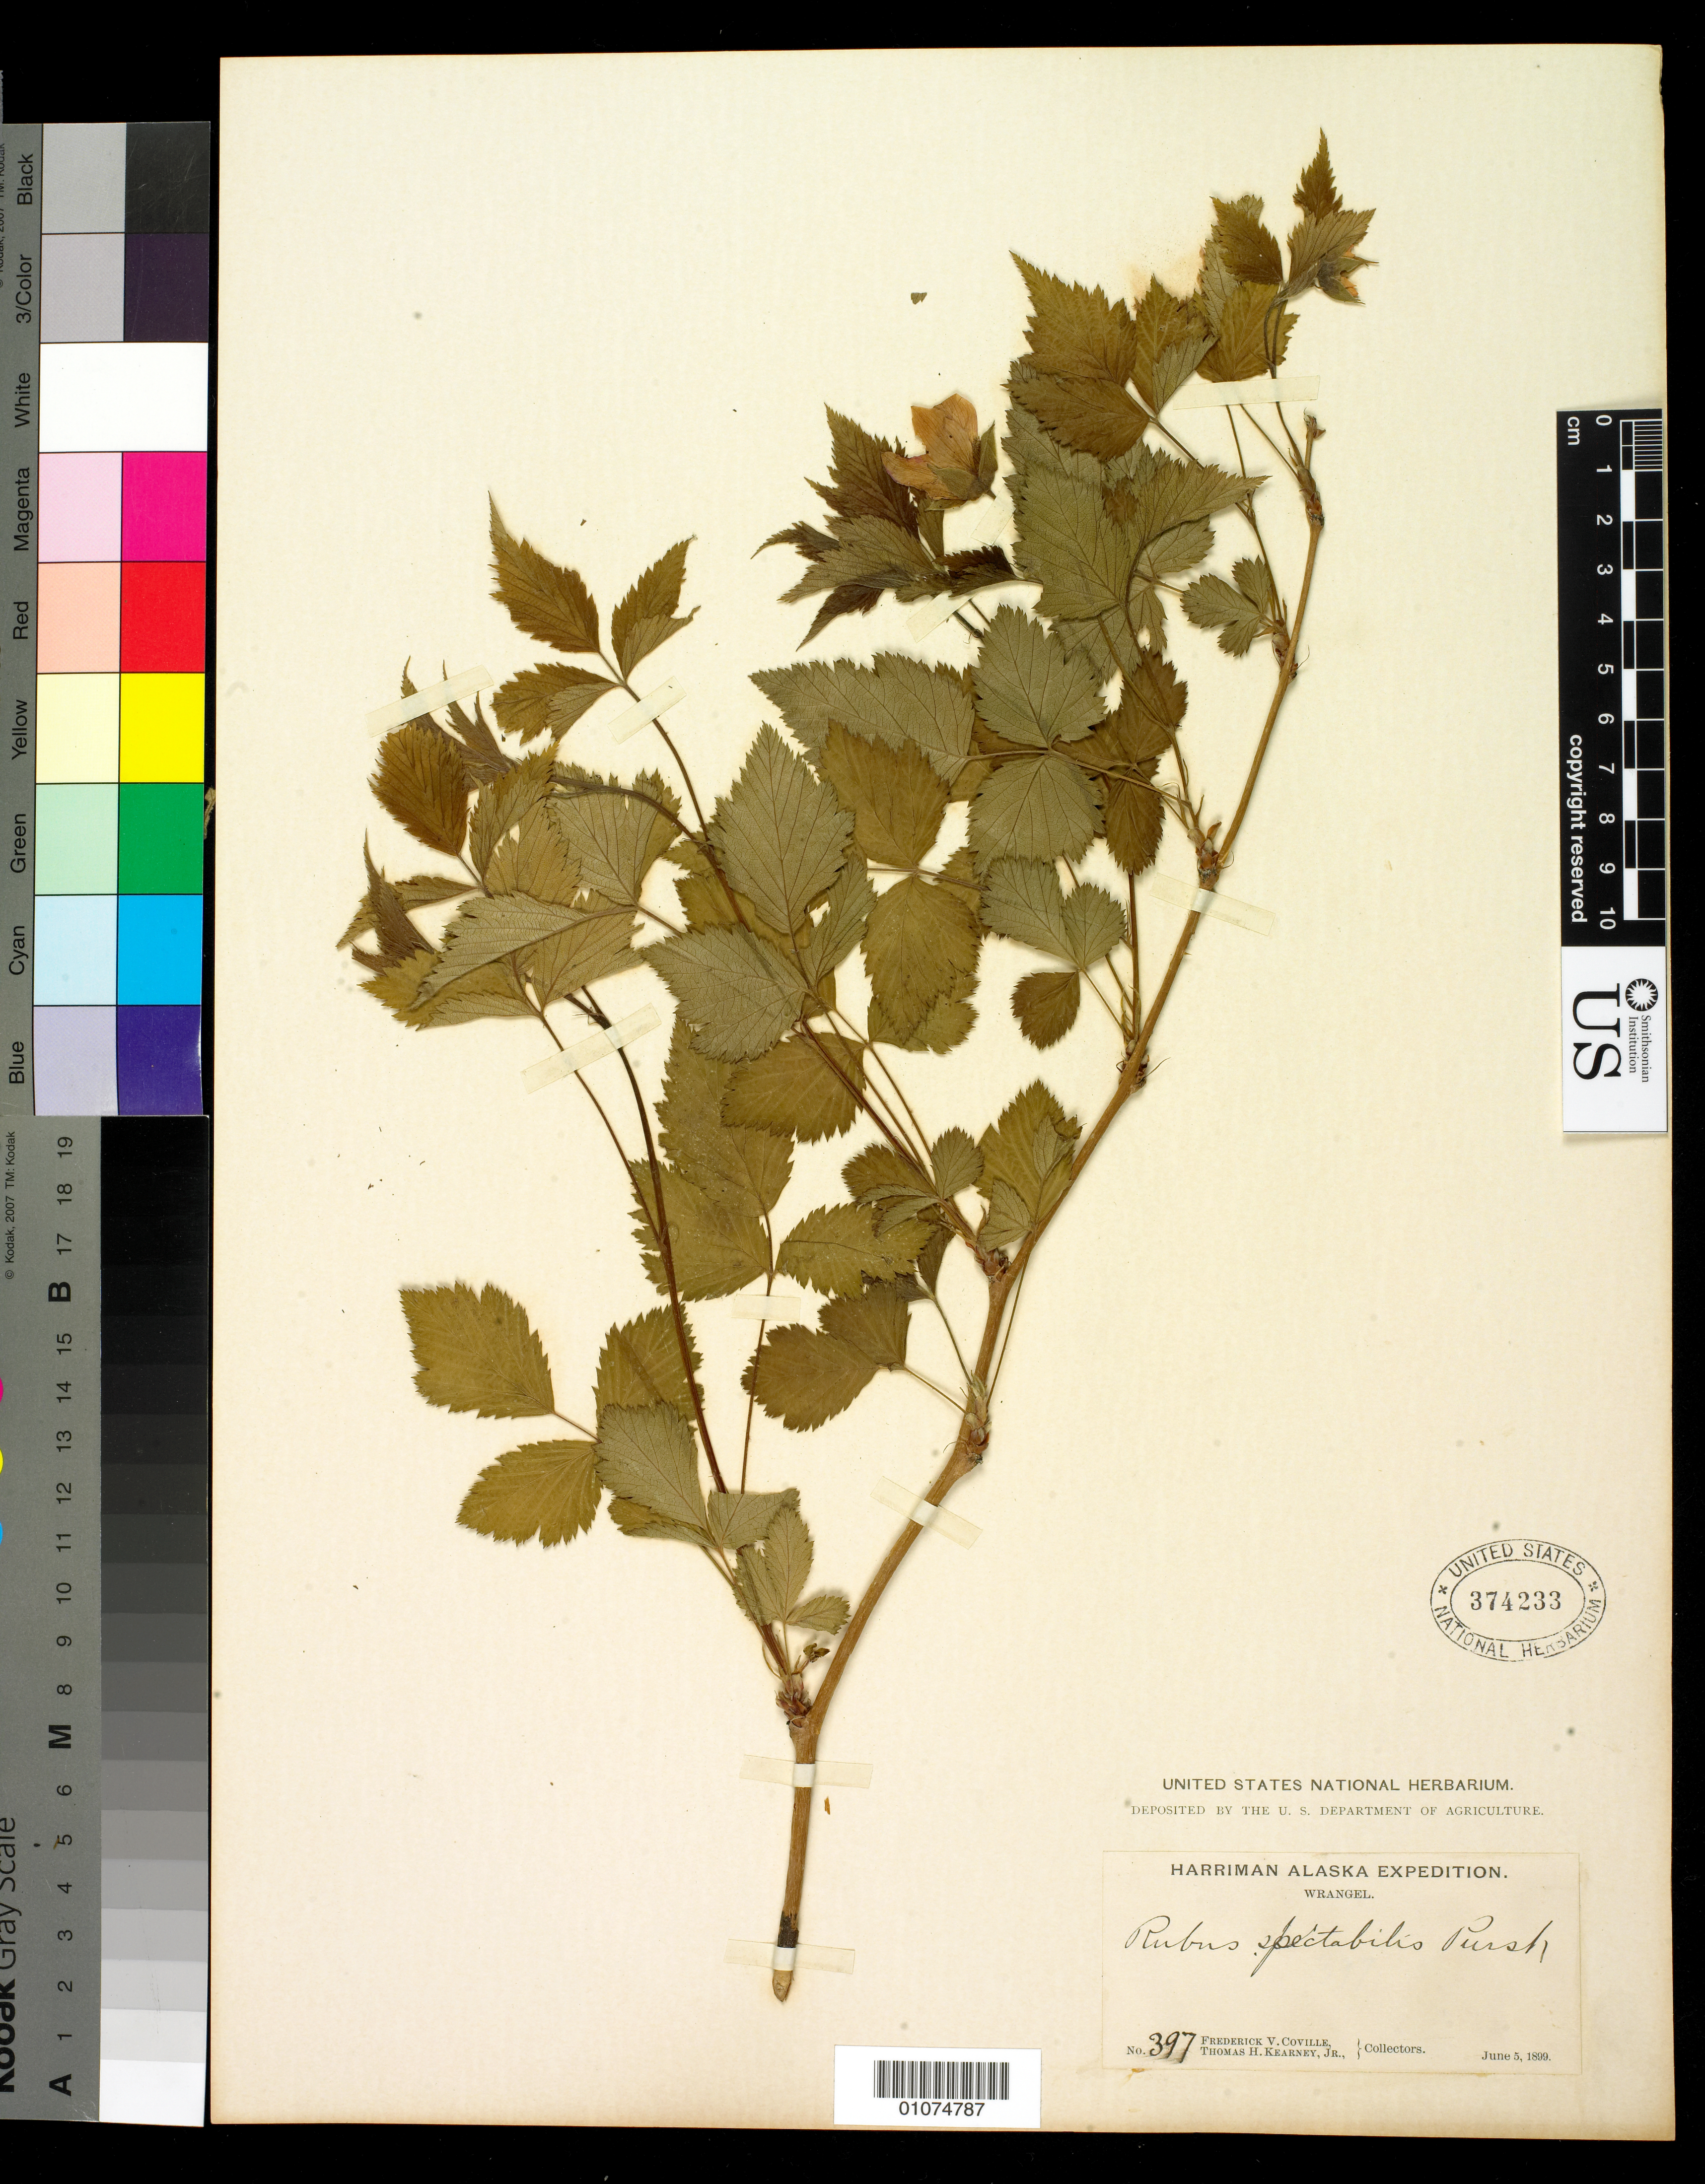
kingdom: Plantae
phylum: Tracheophyta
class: Magnoliopsida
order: Rosales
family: Rosaceae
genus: Rubus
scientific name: Rubus spectabilis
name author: Pursh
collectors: F. V. Coville & T. H. Kearney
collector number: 397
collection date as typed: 05 Jun 1899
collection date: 1899-06-05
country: United States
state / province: Alaska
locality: Wrangell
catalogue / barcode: US 374233